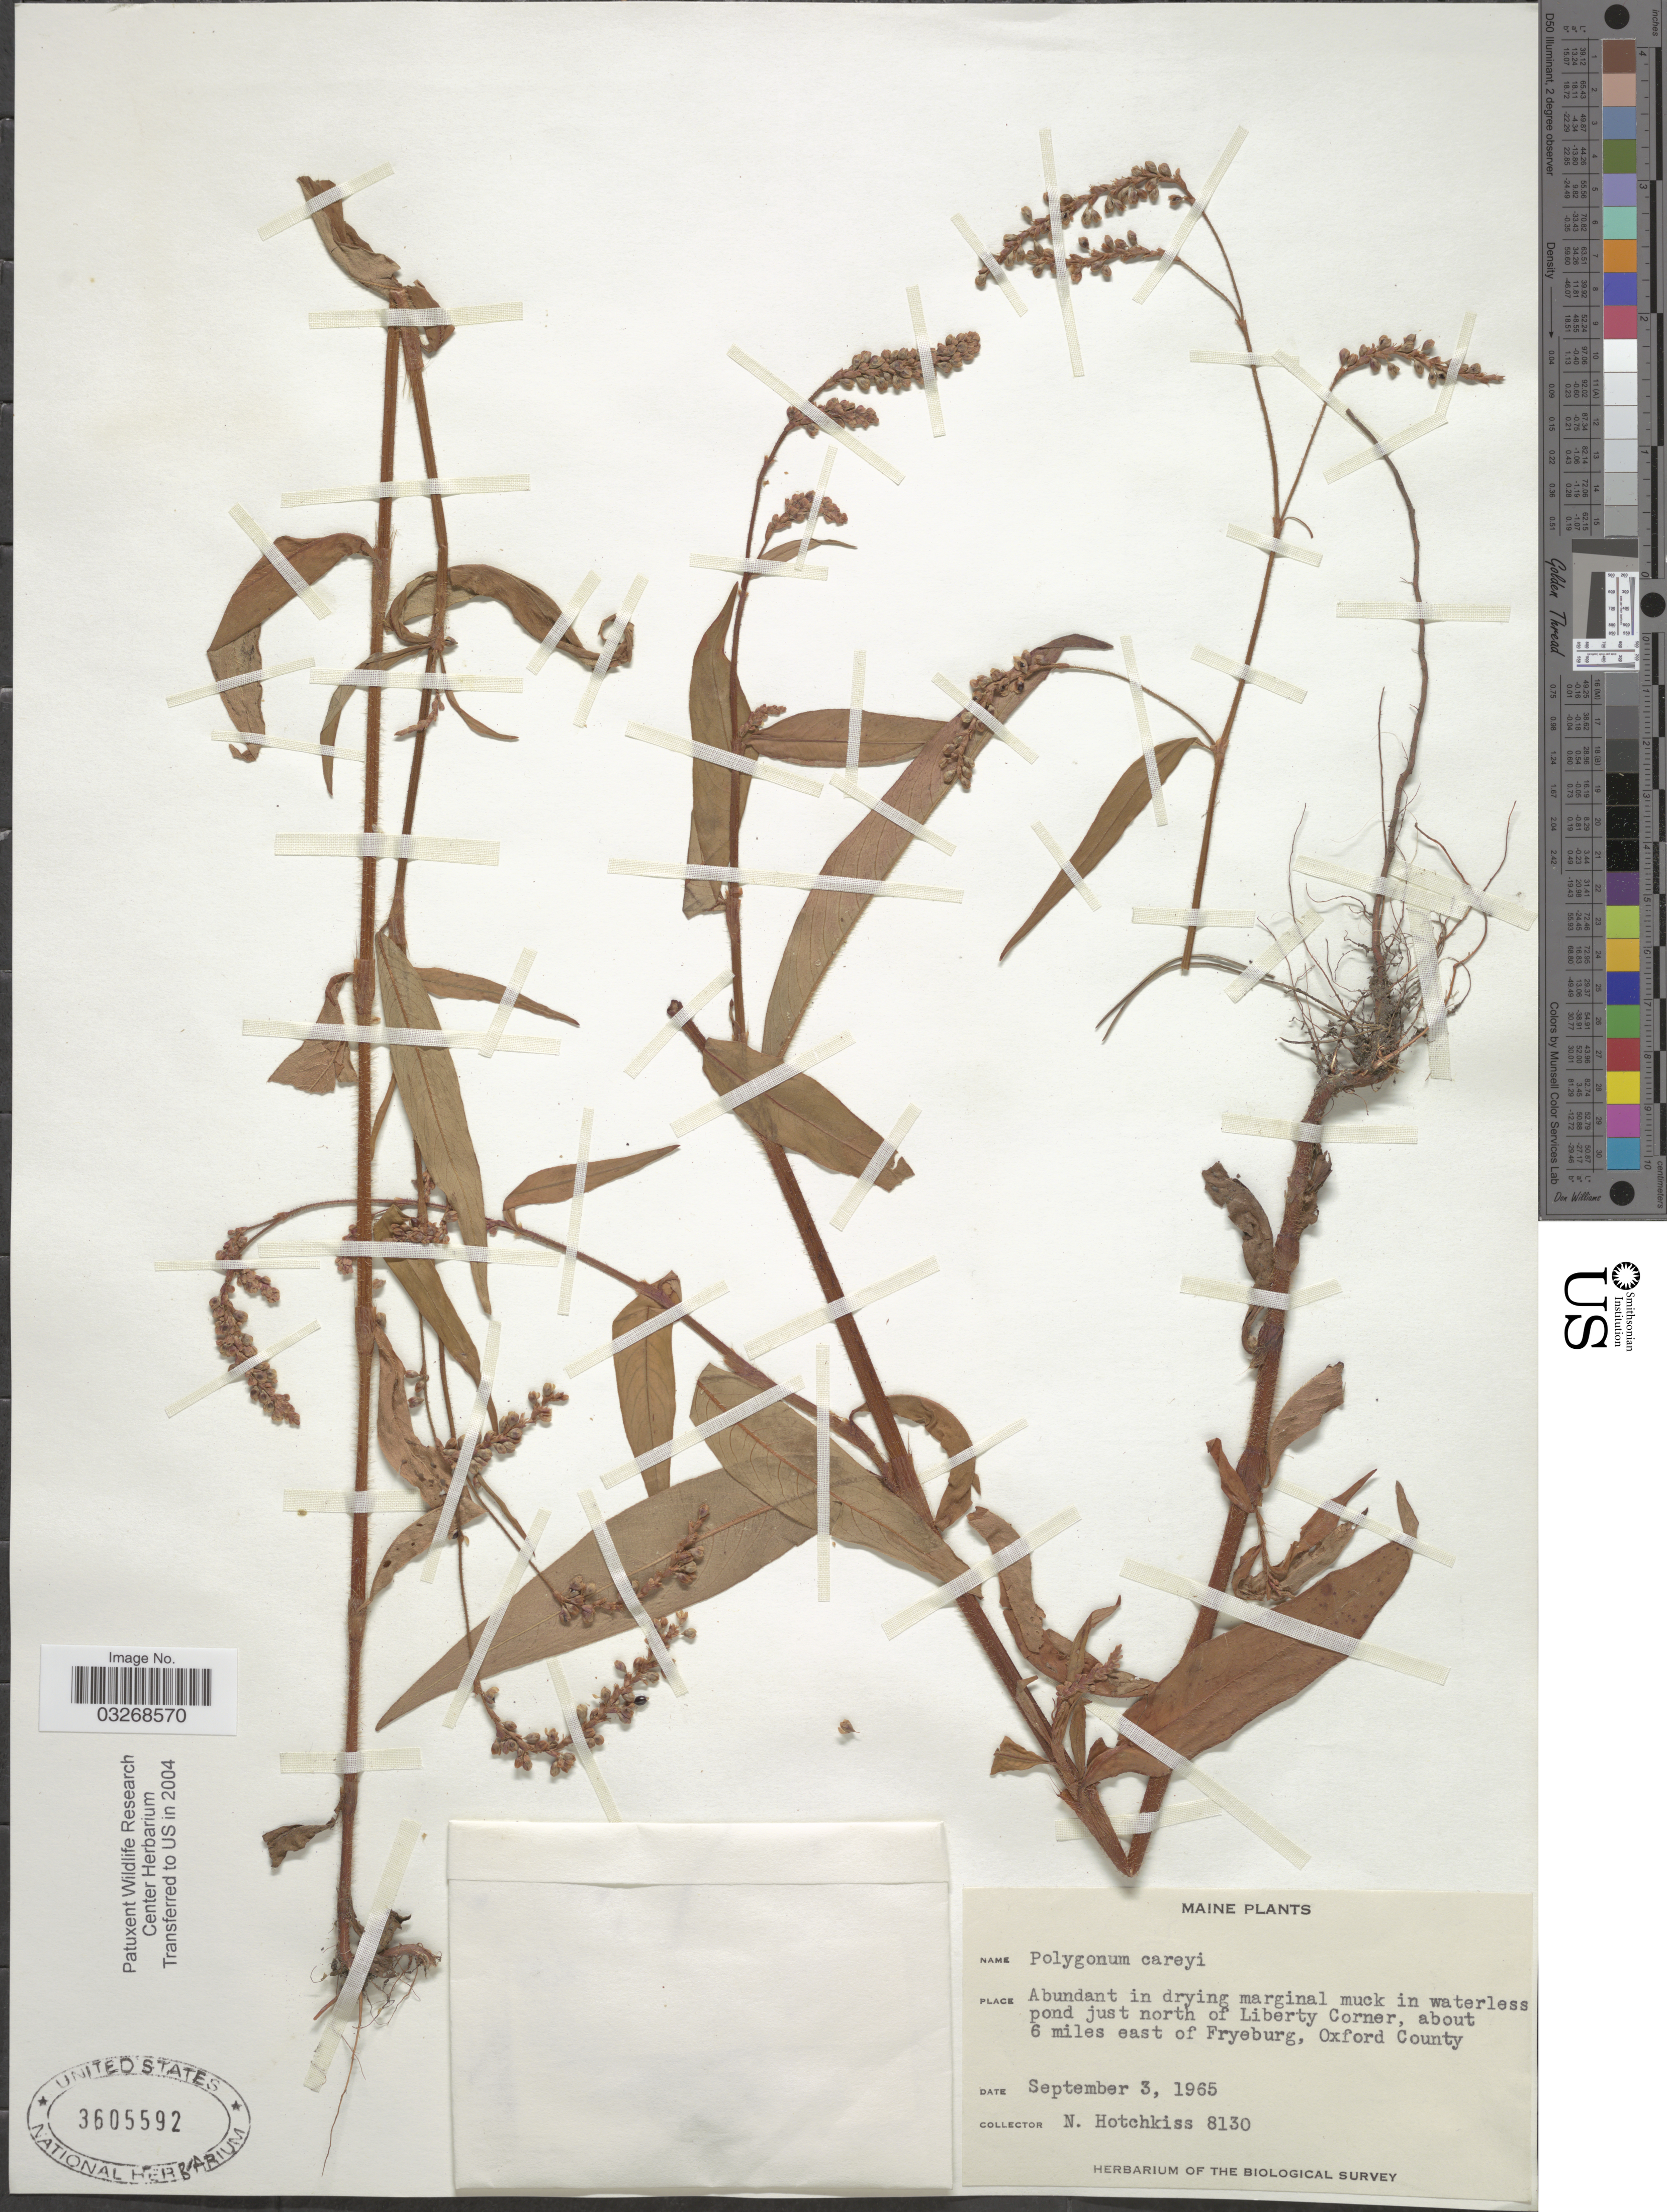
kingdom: Plantae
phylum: Tracheophyta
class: Magnoliopsida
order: Caryophyllales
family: Polygonaceae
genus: Persicaria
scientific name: Persicaria careyi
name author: (Olney) Greene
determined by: Atha, D. E.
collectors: N. Hotchkiss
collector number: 8130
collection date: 1965-09-03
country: United States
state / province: Maine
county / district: Oxford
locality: In waterless pond just north of Liberty Corner, about 6 miles east of Fryeburg, Oxford County.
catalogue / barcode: US 3605592